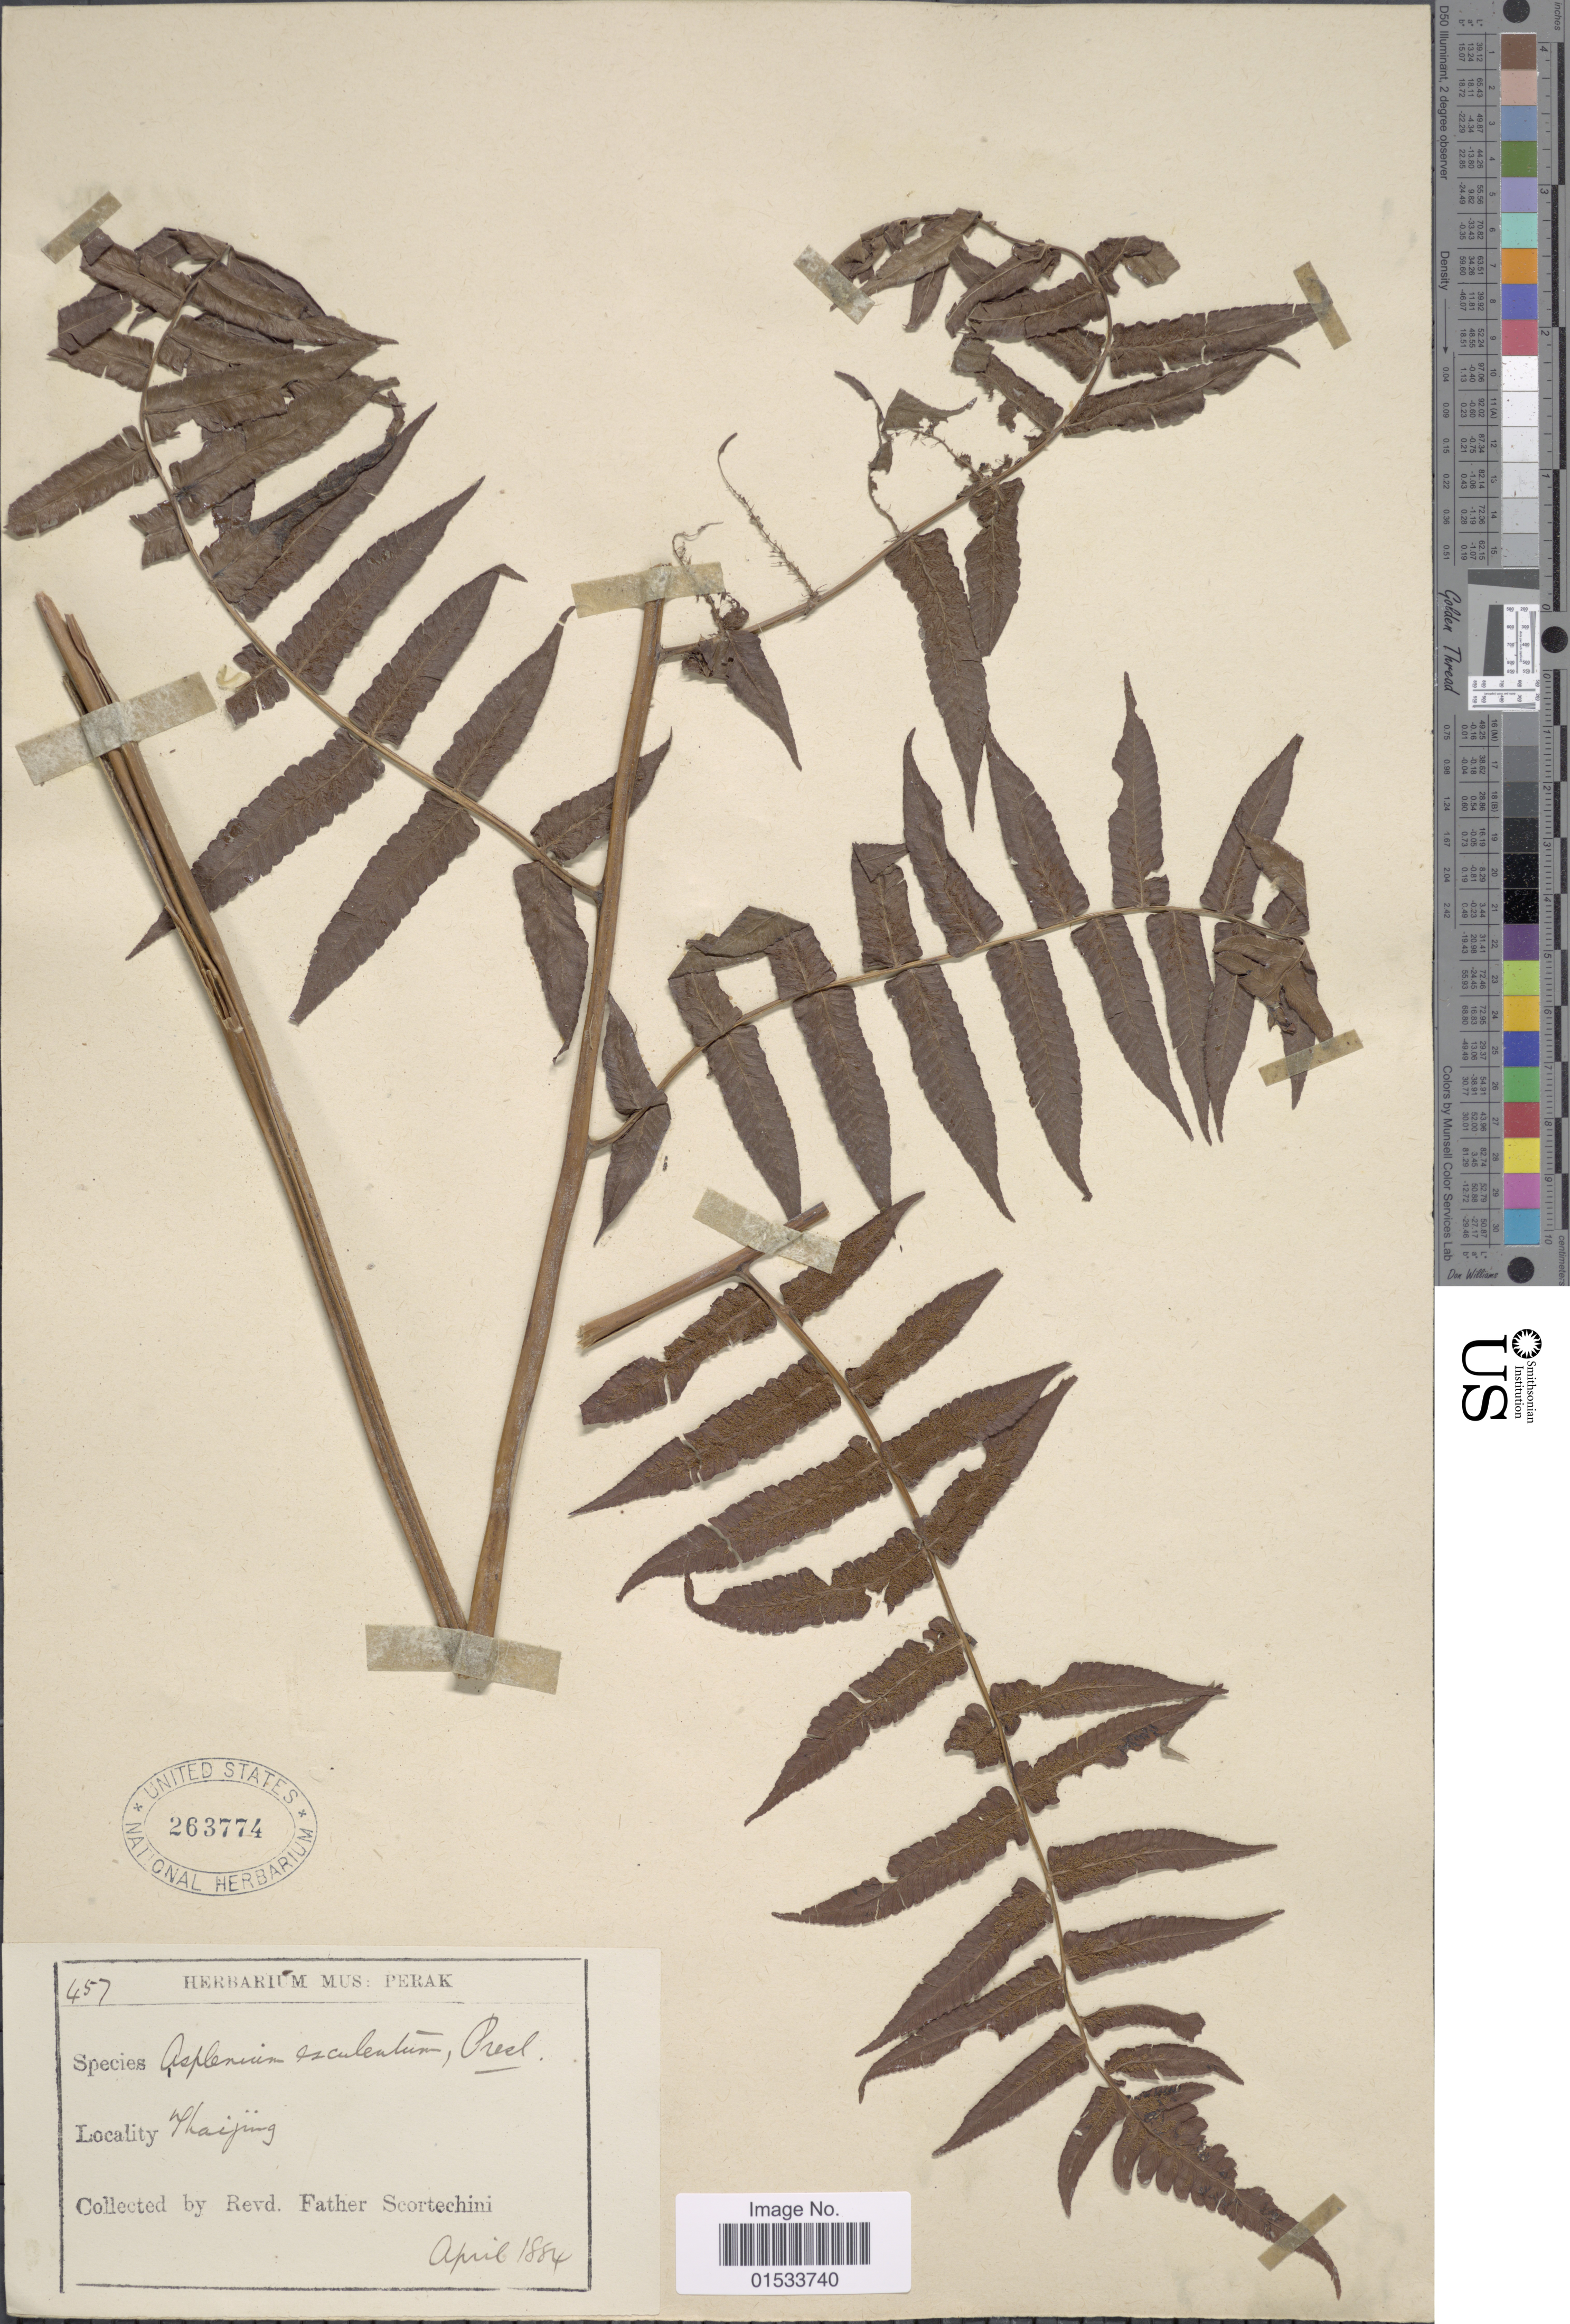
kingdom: Plantae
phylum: Tracheophyta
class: Polypodiopsida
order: Polypodiales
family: Athyriaceae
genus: Diplazium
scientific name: Diplazium esculentum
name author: (Retz.) Sw.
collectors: Fr. Scortechini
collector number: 457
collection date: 1884-04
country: Malaysia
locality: Thaijing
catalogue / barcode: US 263774